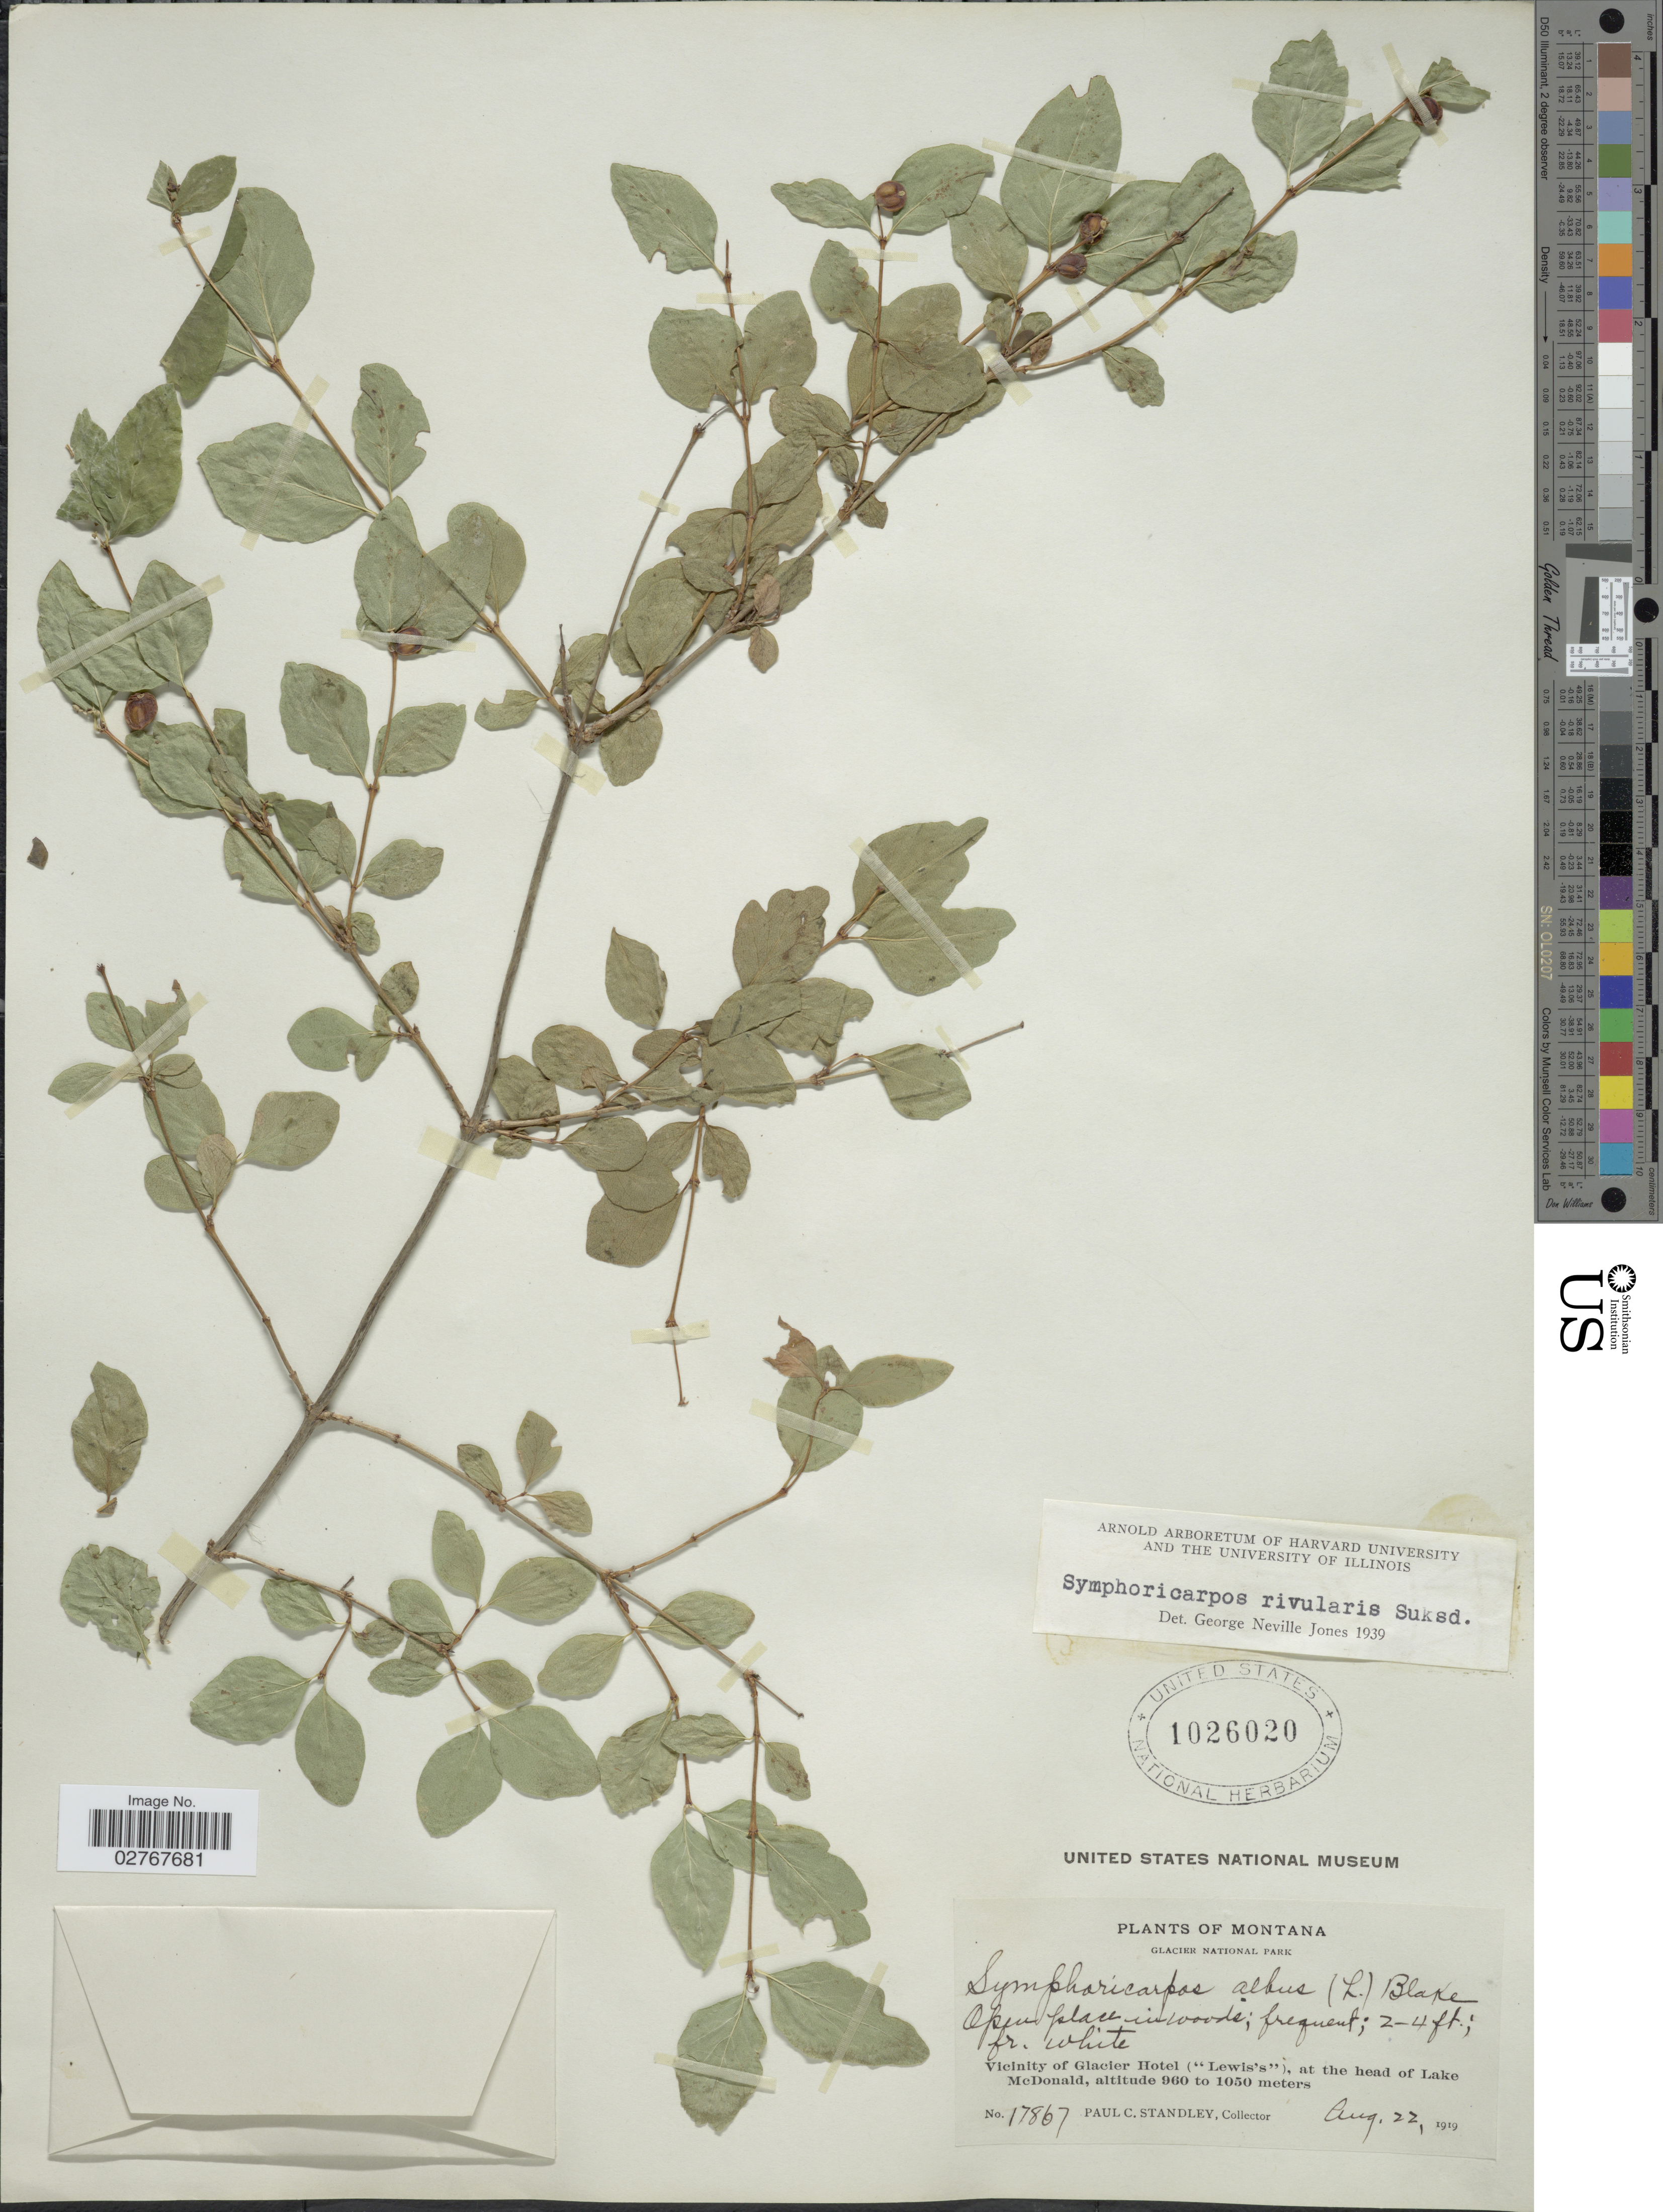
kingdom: Plantae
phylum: Tracheophyta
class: Magnoliopsida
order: Dipsacales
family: Caprifoliaceae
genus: Symphoricarpos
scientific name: Symphoricarpos rivularis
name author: Suksd.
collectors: P. C. Standley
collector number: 17867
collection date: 1919-08-22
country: United States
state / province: Montana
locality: Glacier National Park. Vicinity of Glacier Hotel ("Lewis's"), at the head of Lake McDonald.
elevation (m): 960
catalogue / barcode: US 1026020